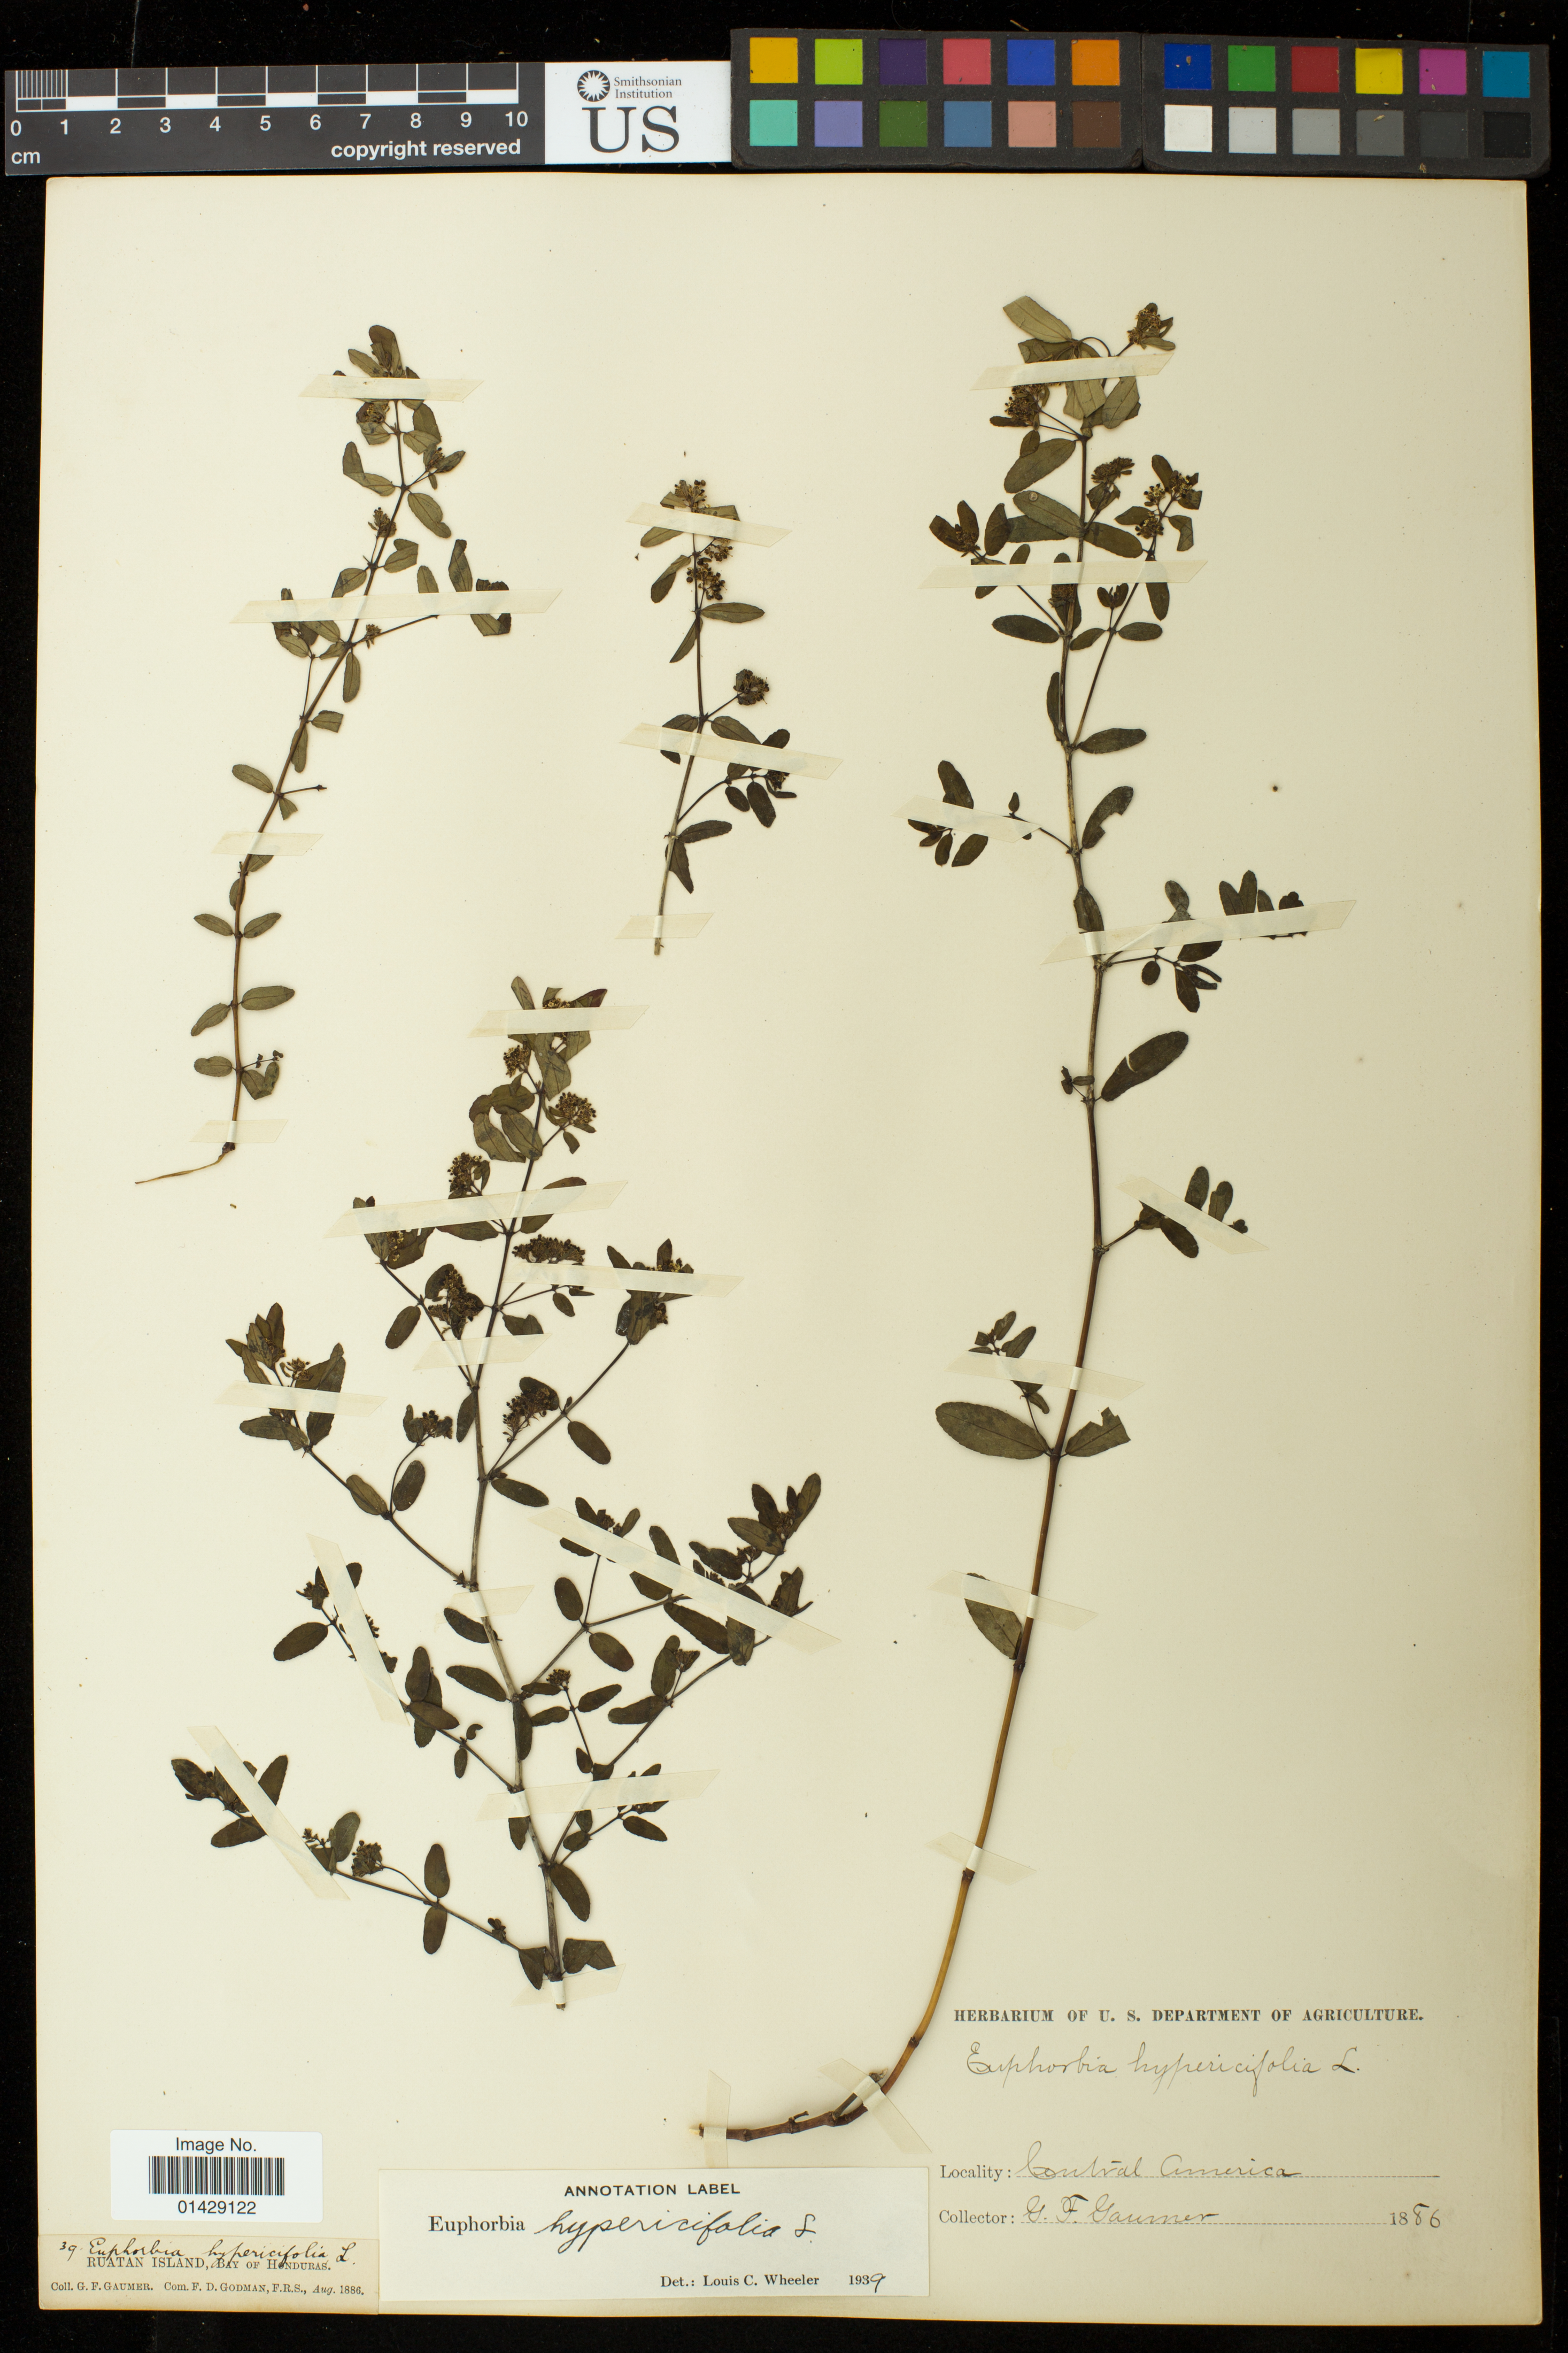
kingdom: Plantae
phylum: Tracheophyta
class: Magnoliopsida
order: Malpighiales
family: Euphorbiaceae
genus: Euphorbia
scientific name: Euphorbia hypericifolia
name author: L.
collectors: G. F. Gaumer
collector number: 39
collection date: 1886-08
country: Honduras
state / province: Islas de la Bahía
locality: Ruatan Island, Bay of Honduras